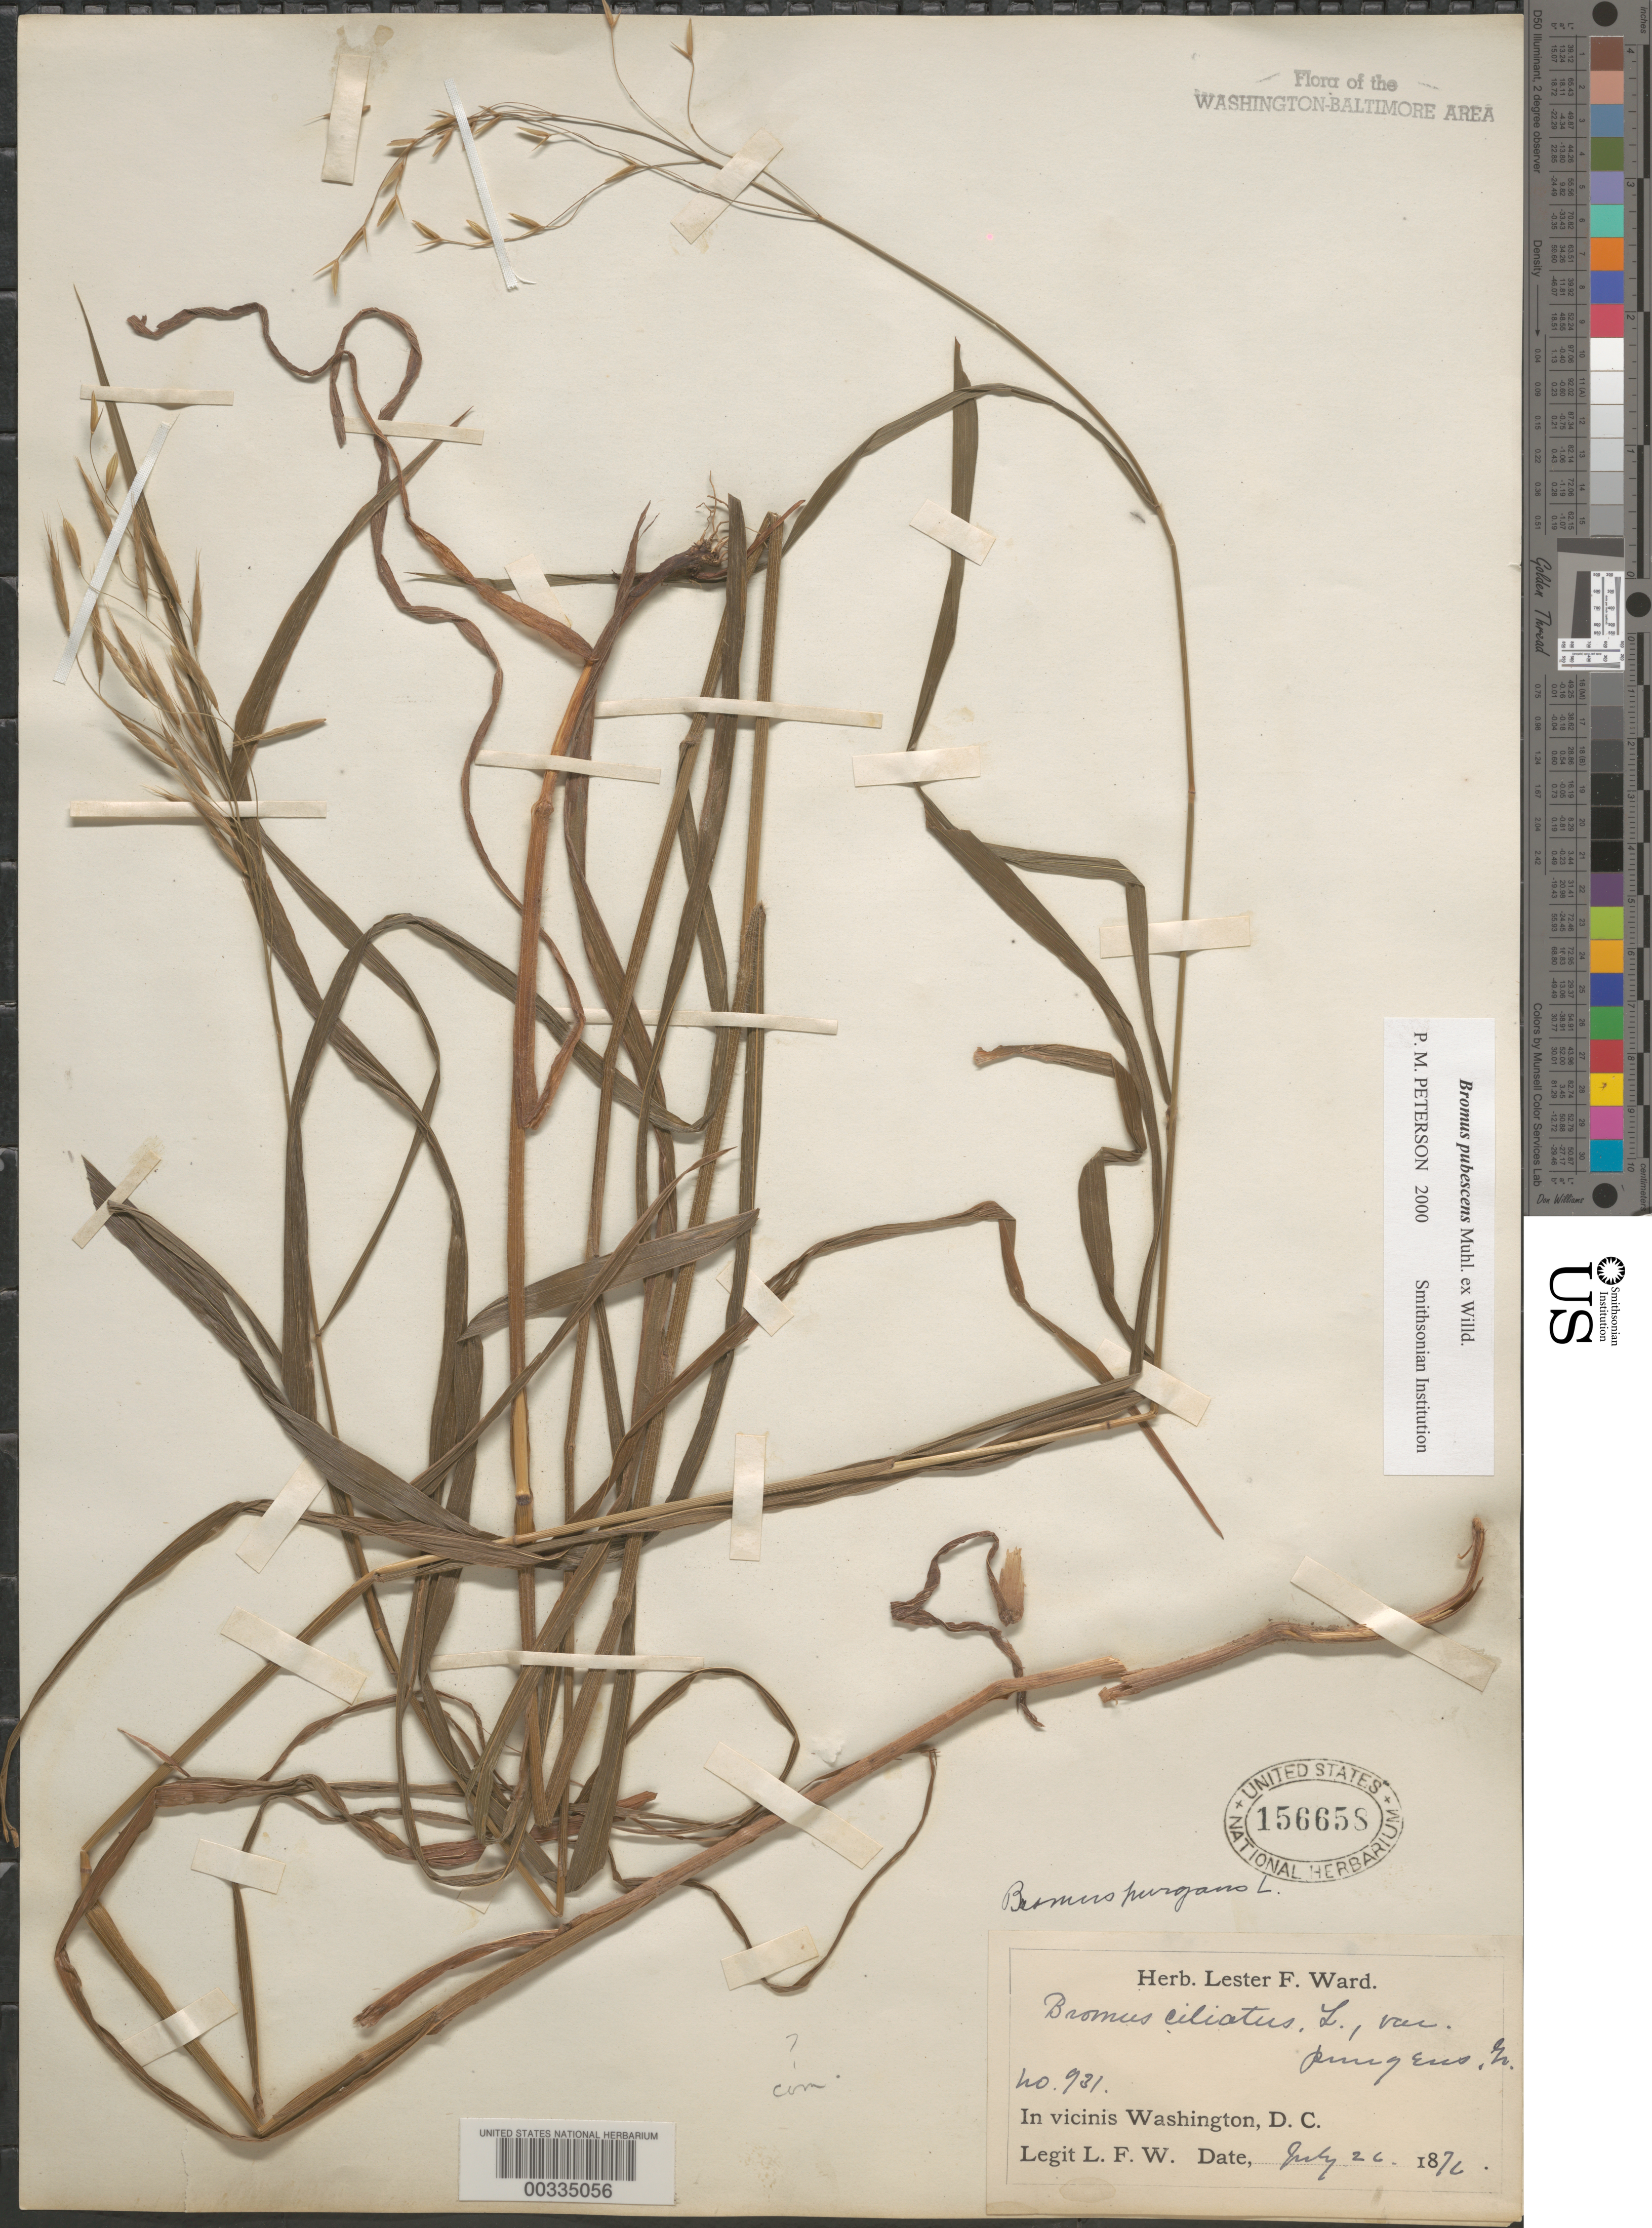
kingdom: Plantae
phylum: Tracheophyta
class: Liliopsida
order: Poales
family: Poaceae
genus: Bromus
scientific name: Bromus pubescens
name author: Muhl. ex Willd.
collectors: L. F. Ward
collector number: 931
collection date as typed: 26 Jul 1876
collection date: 1876-07-26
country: United States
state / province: District of Columbia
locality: Washington DC area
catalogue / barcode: US 156658